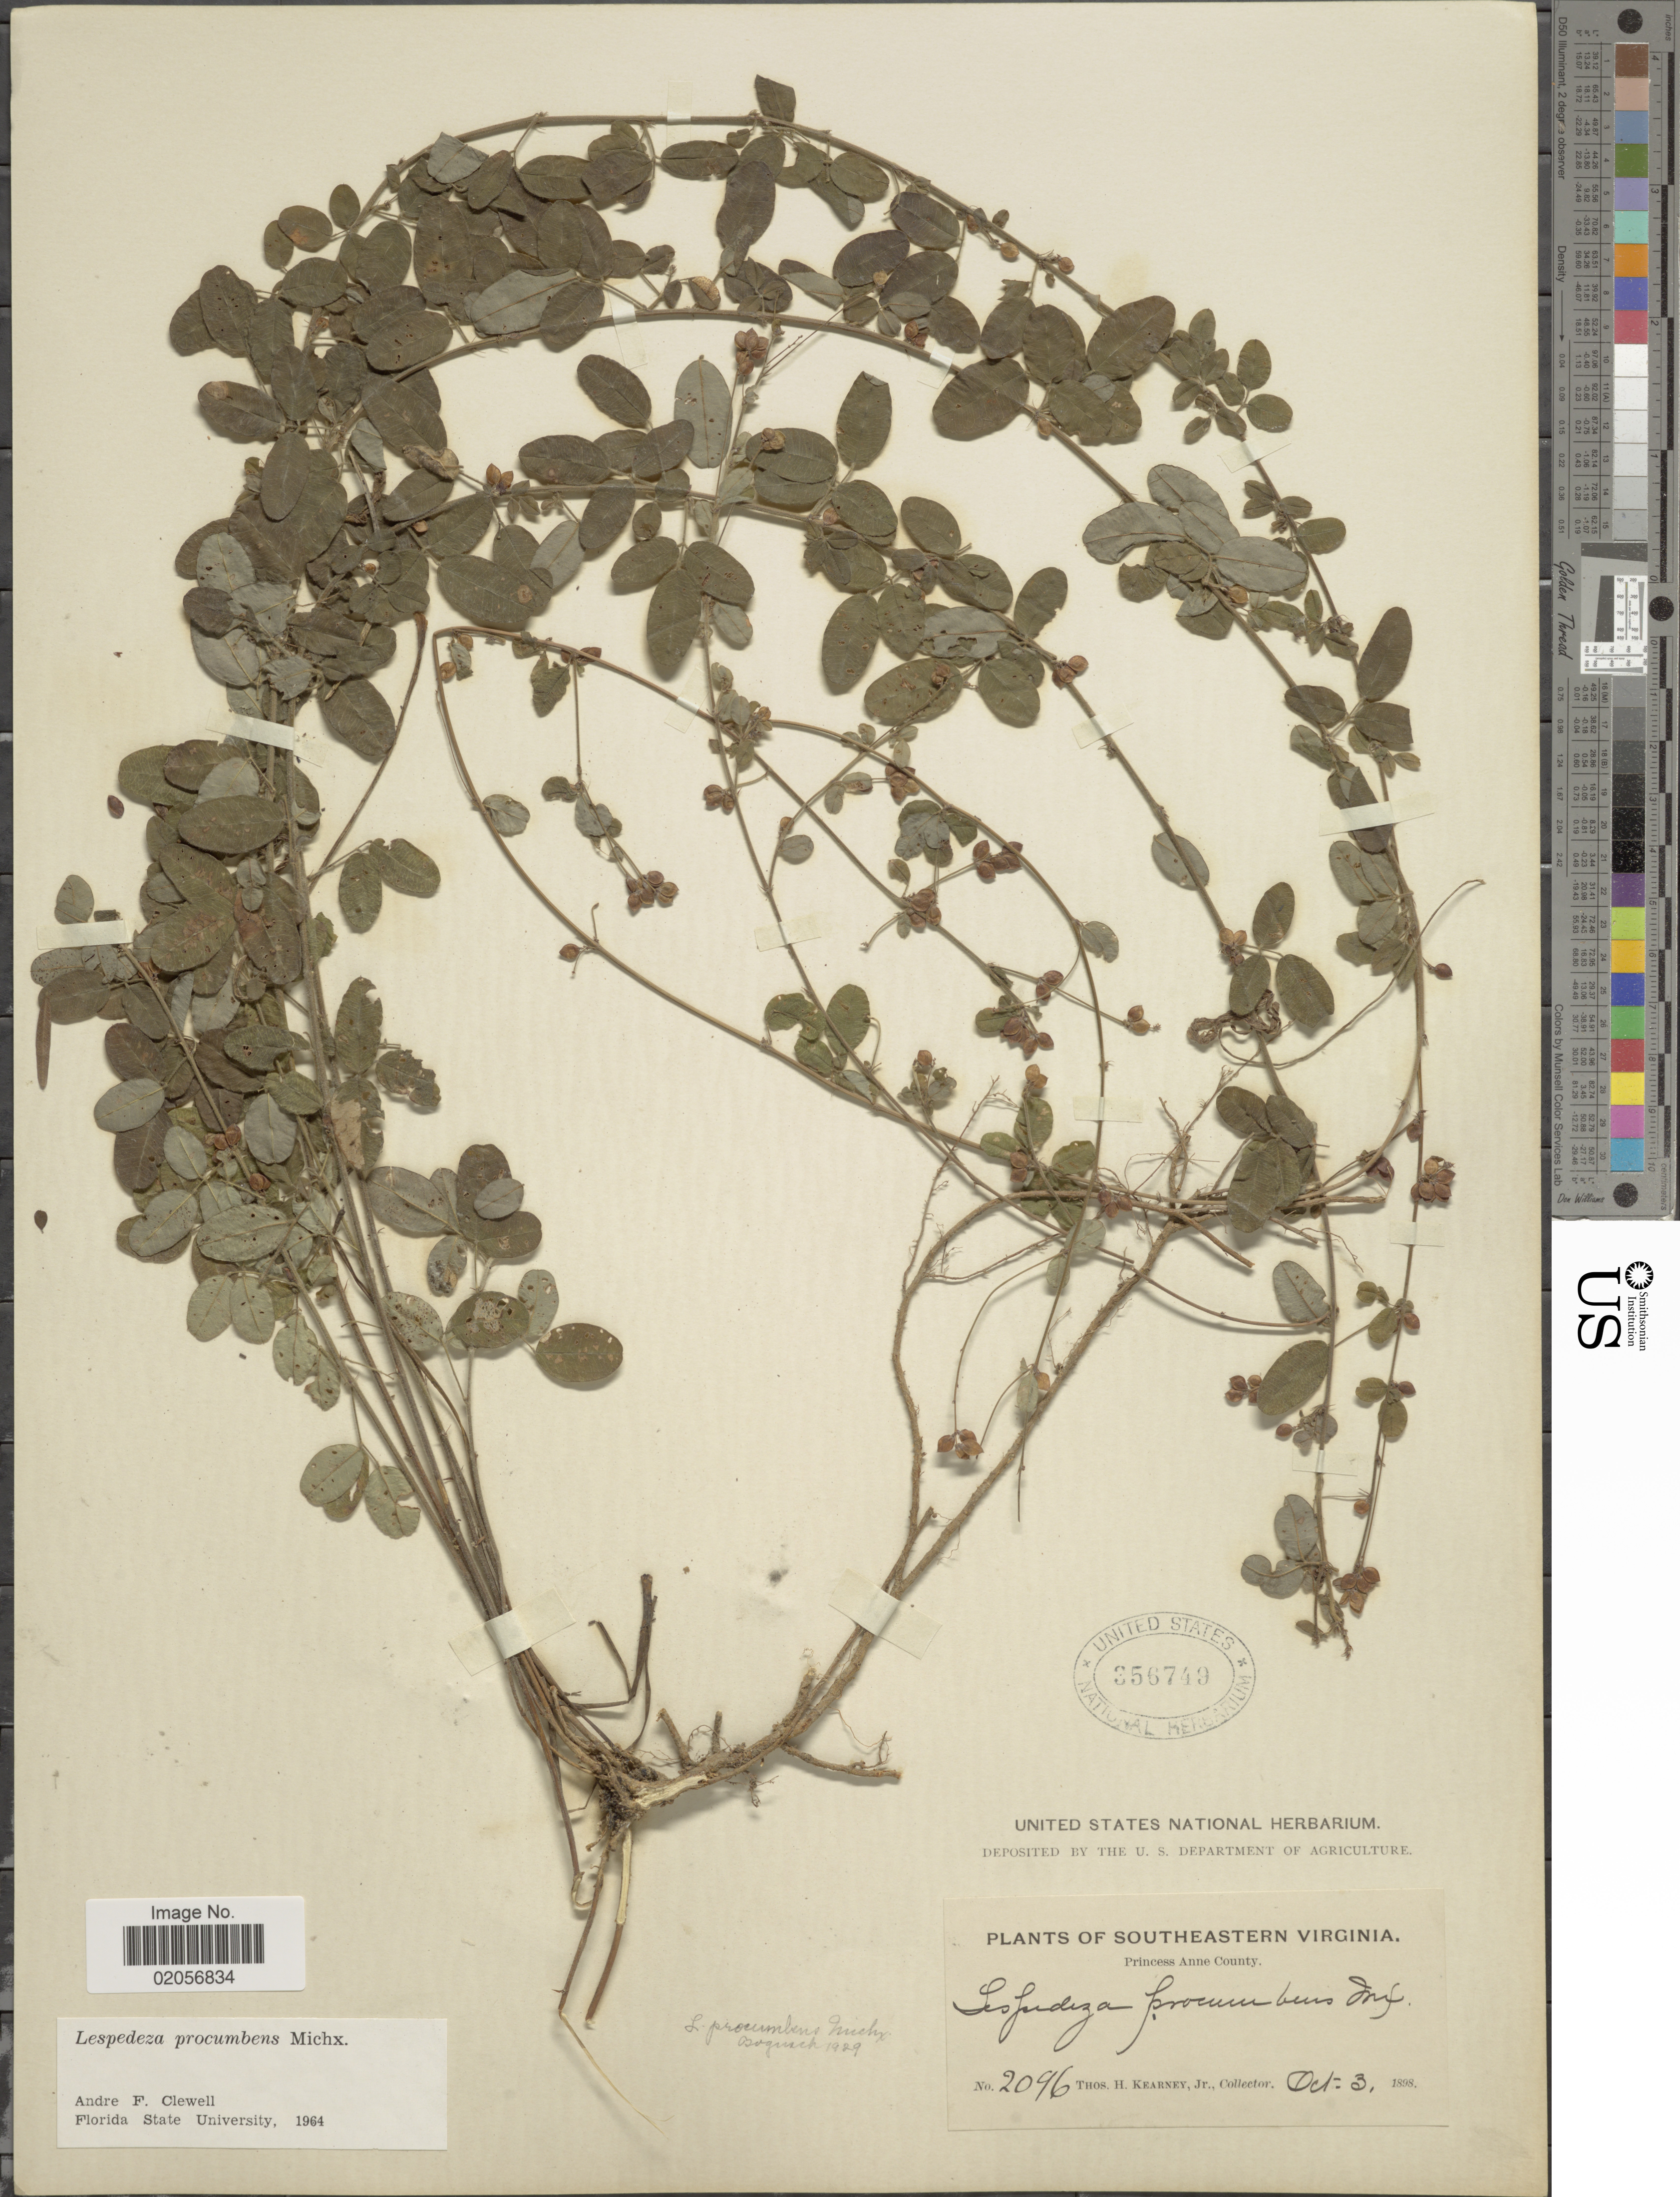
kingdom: Plantae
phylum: Tracheophyta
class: Magnoliopsida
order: Fabales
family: Fabaceae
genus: Lespedeza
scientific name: Lespedeza procumbens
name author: Michx.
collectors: T. H. Kearney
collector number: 2096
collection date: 1898-10-03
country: United States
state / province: Virginia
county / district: City of Virginia Beach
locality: Southeastern Virginia. Princess Anne County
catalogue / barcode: US 356749